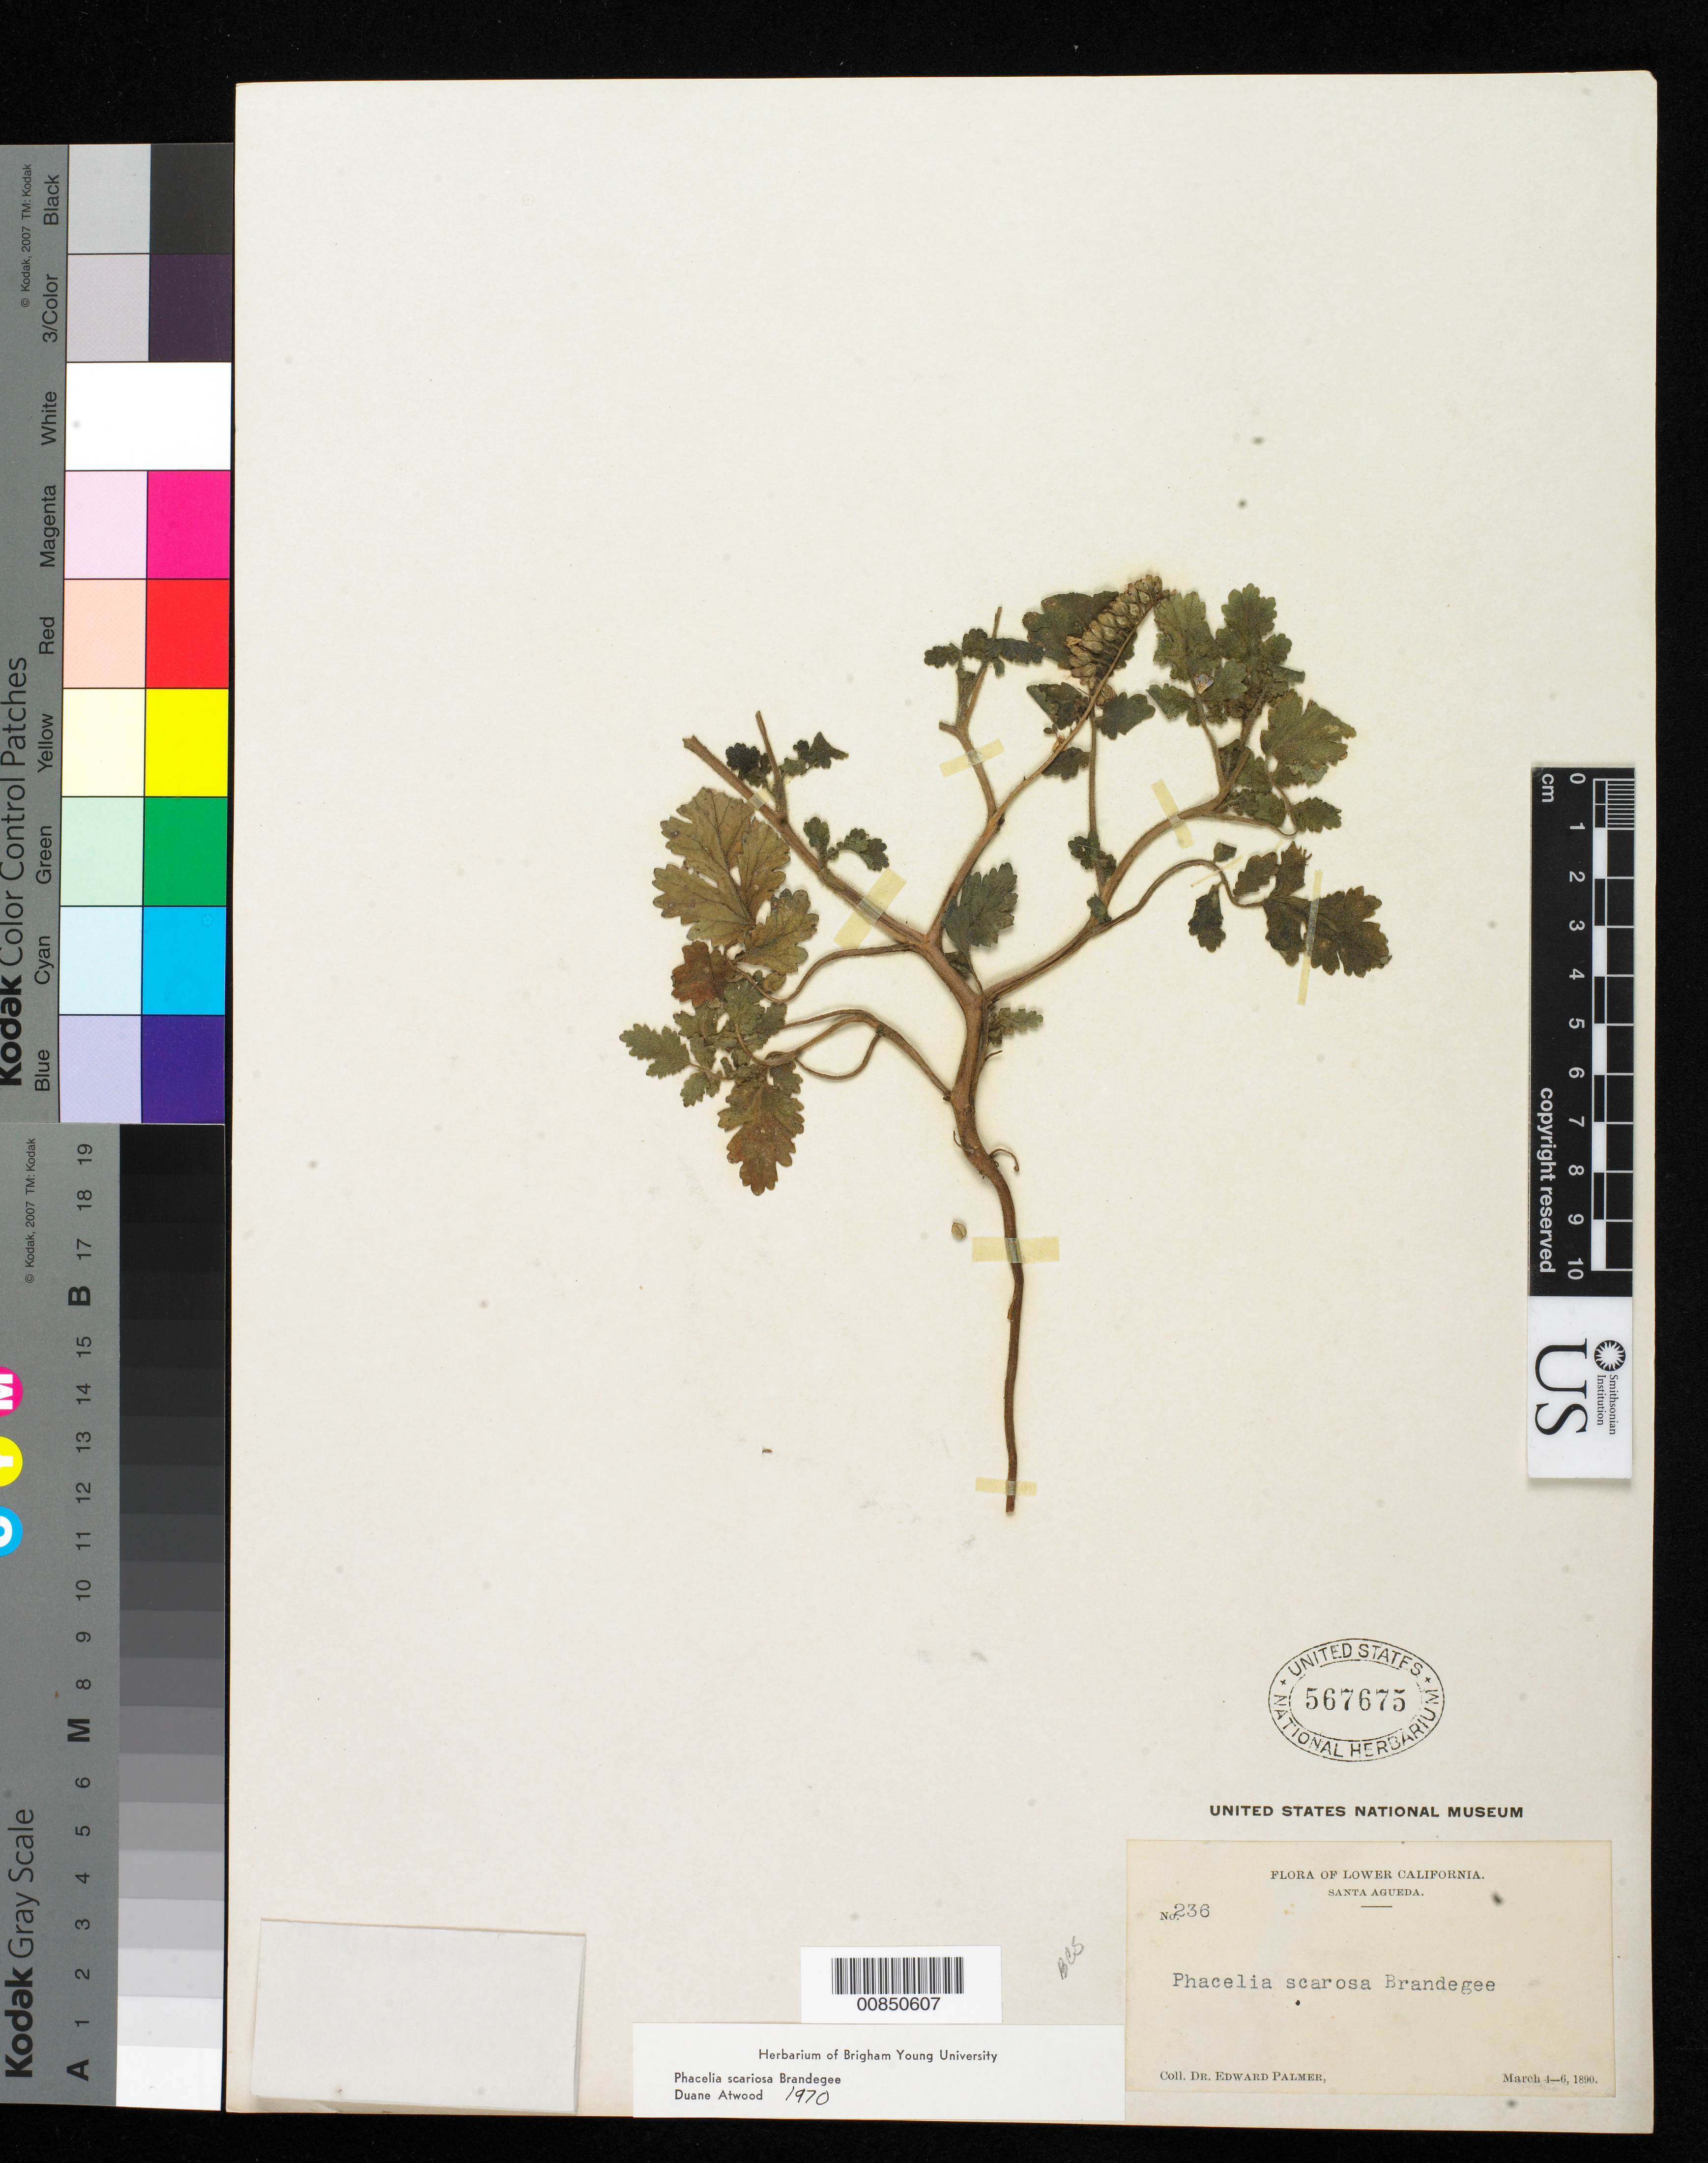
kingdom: Plantae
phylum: Tracheophyta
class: Magnoliopsida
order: Boraginales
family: Hydrophyllaceae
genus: Phacelia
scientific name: Phacelia scariosa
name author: Brandegee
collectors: E. Palmer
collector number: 236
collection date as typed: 04 Mar 1890 to 06 Mar 1890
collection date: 1890-03-04/1890-03-06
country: Mexico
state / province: Baja California Sur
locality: Santa Agueda, Baja California Sur.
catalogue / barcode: US 567675